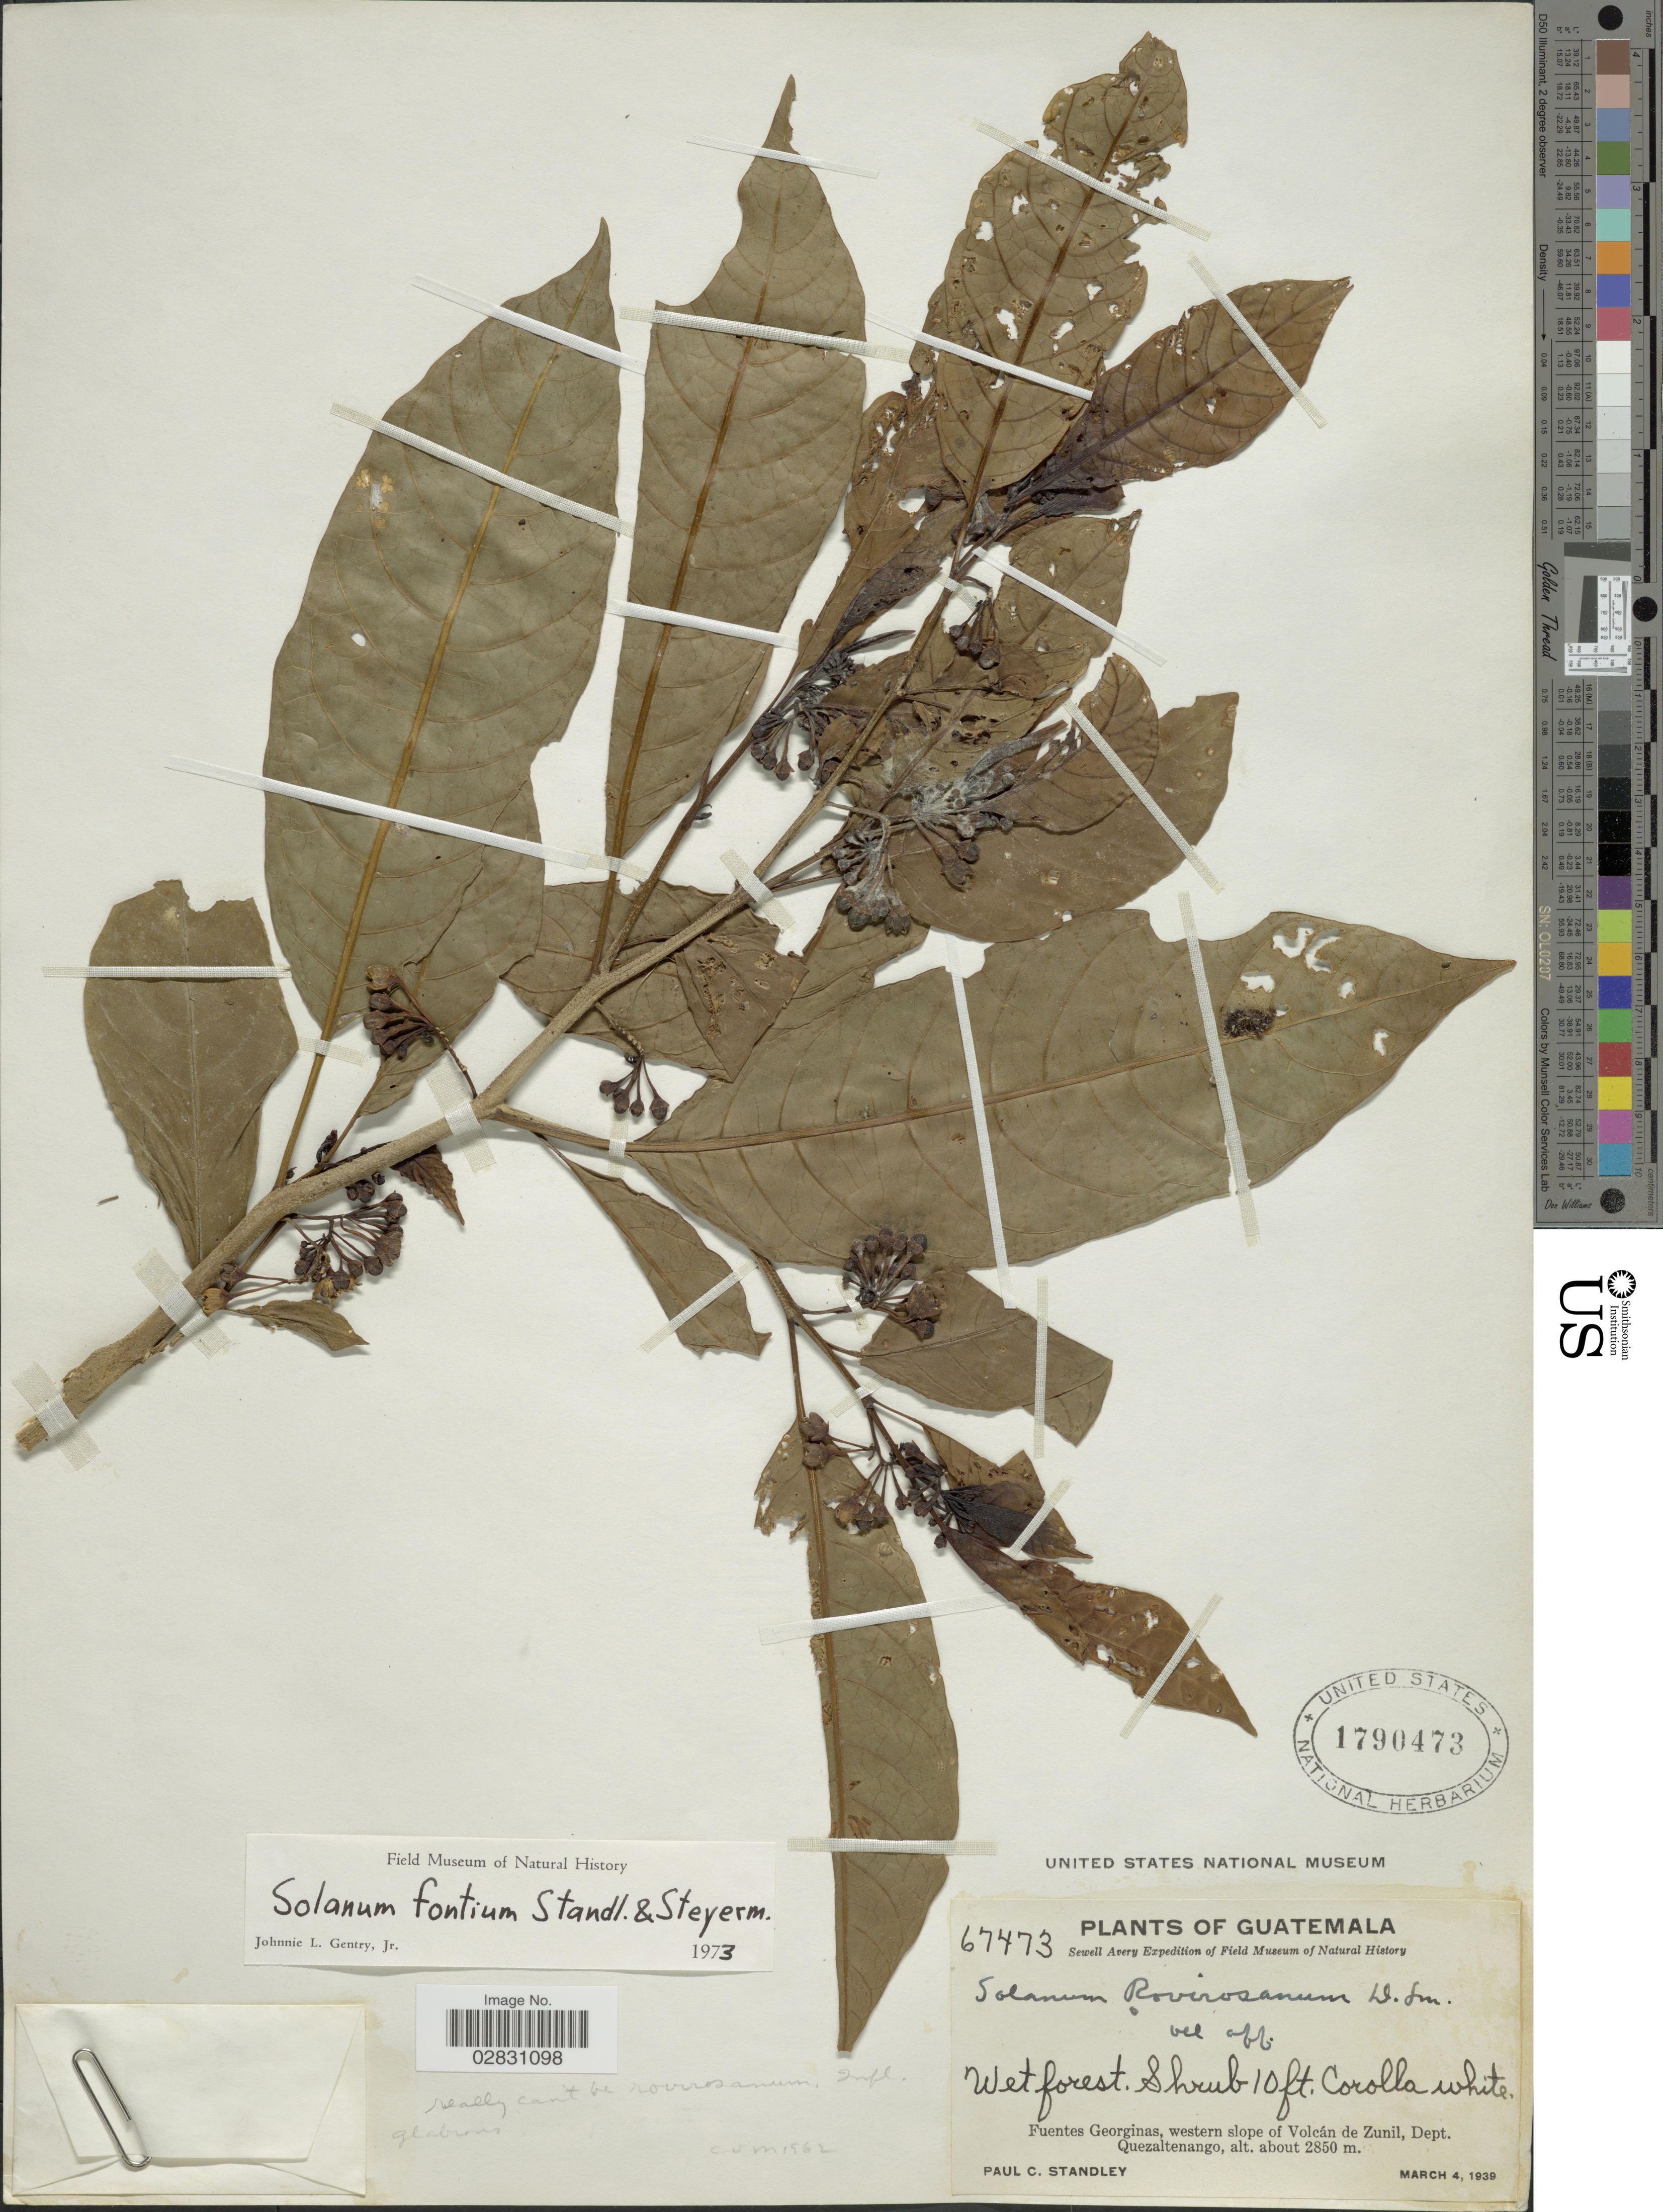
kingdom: Plantae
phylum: Tracheophyta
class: Magnoliopsida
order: Solanales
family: Solanaceae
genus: Solanum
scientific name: Solanum fontium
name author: Standl. & Steyerm.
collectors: P. C. Standley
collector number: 67473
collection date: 1939-03-04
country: Guatemala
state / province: Quetzaltenango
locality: Fuentes Georginas, western slope of Volcán de Zunil, Dept. Quezaltenango.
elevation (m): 2850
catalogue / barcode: US 1790473